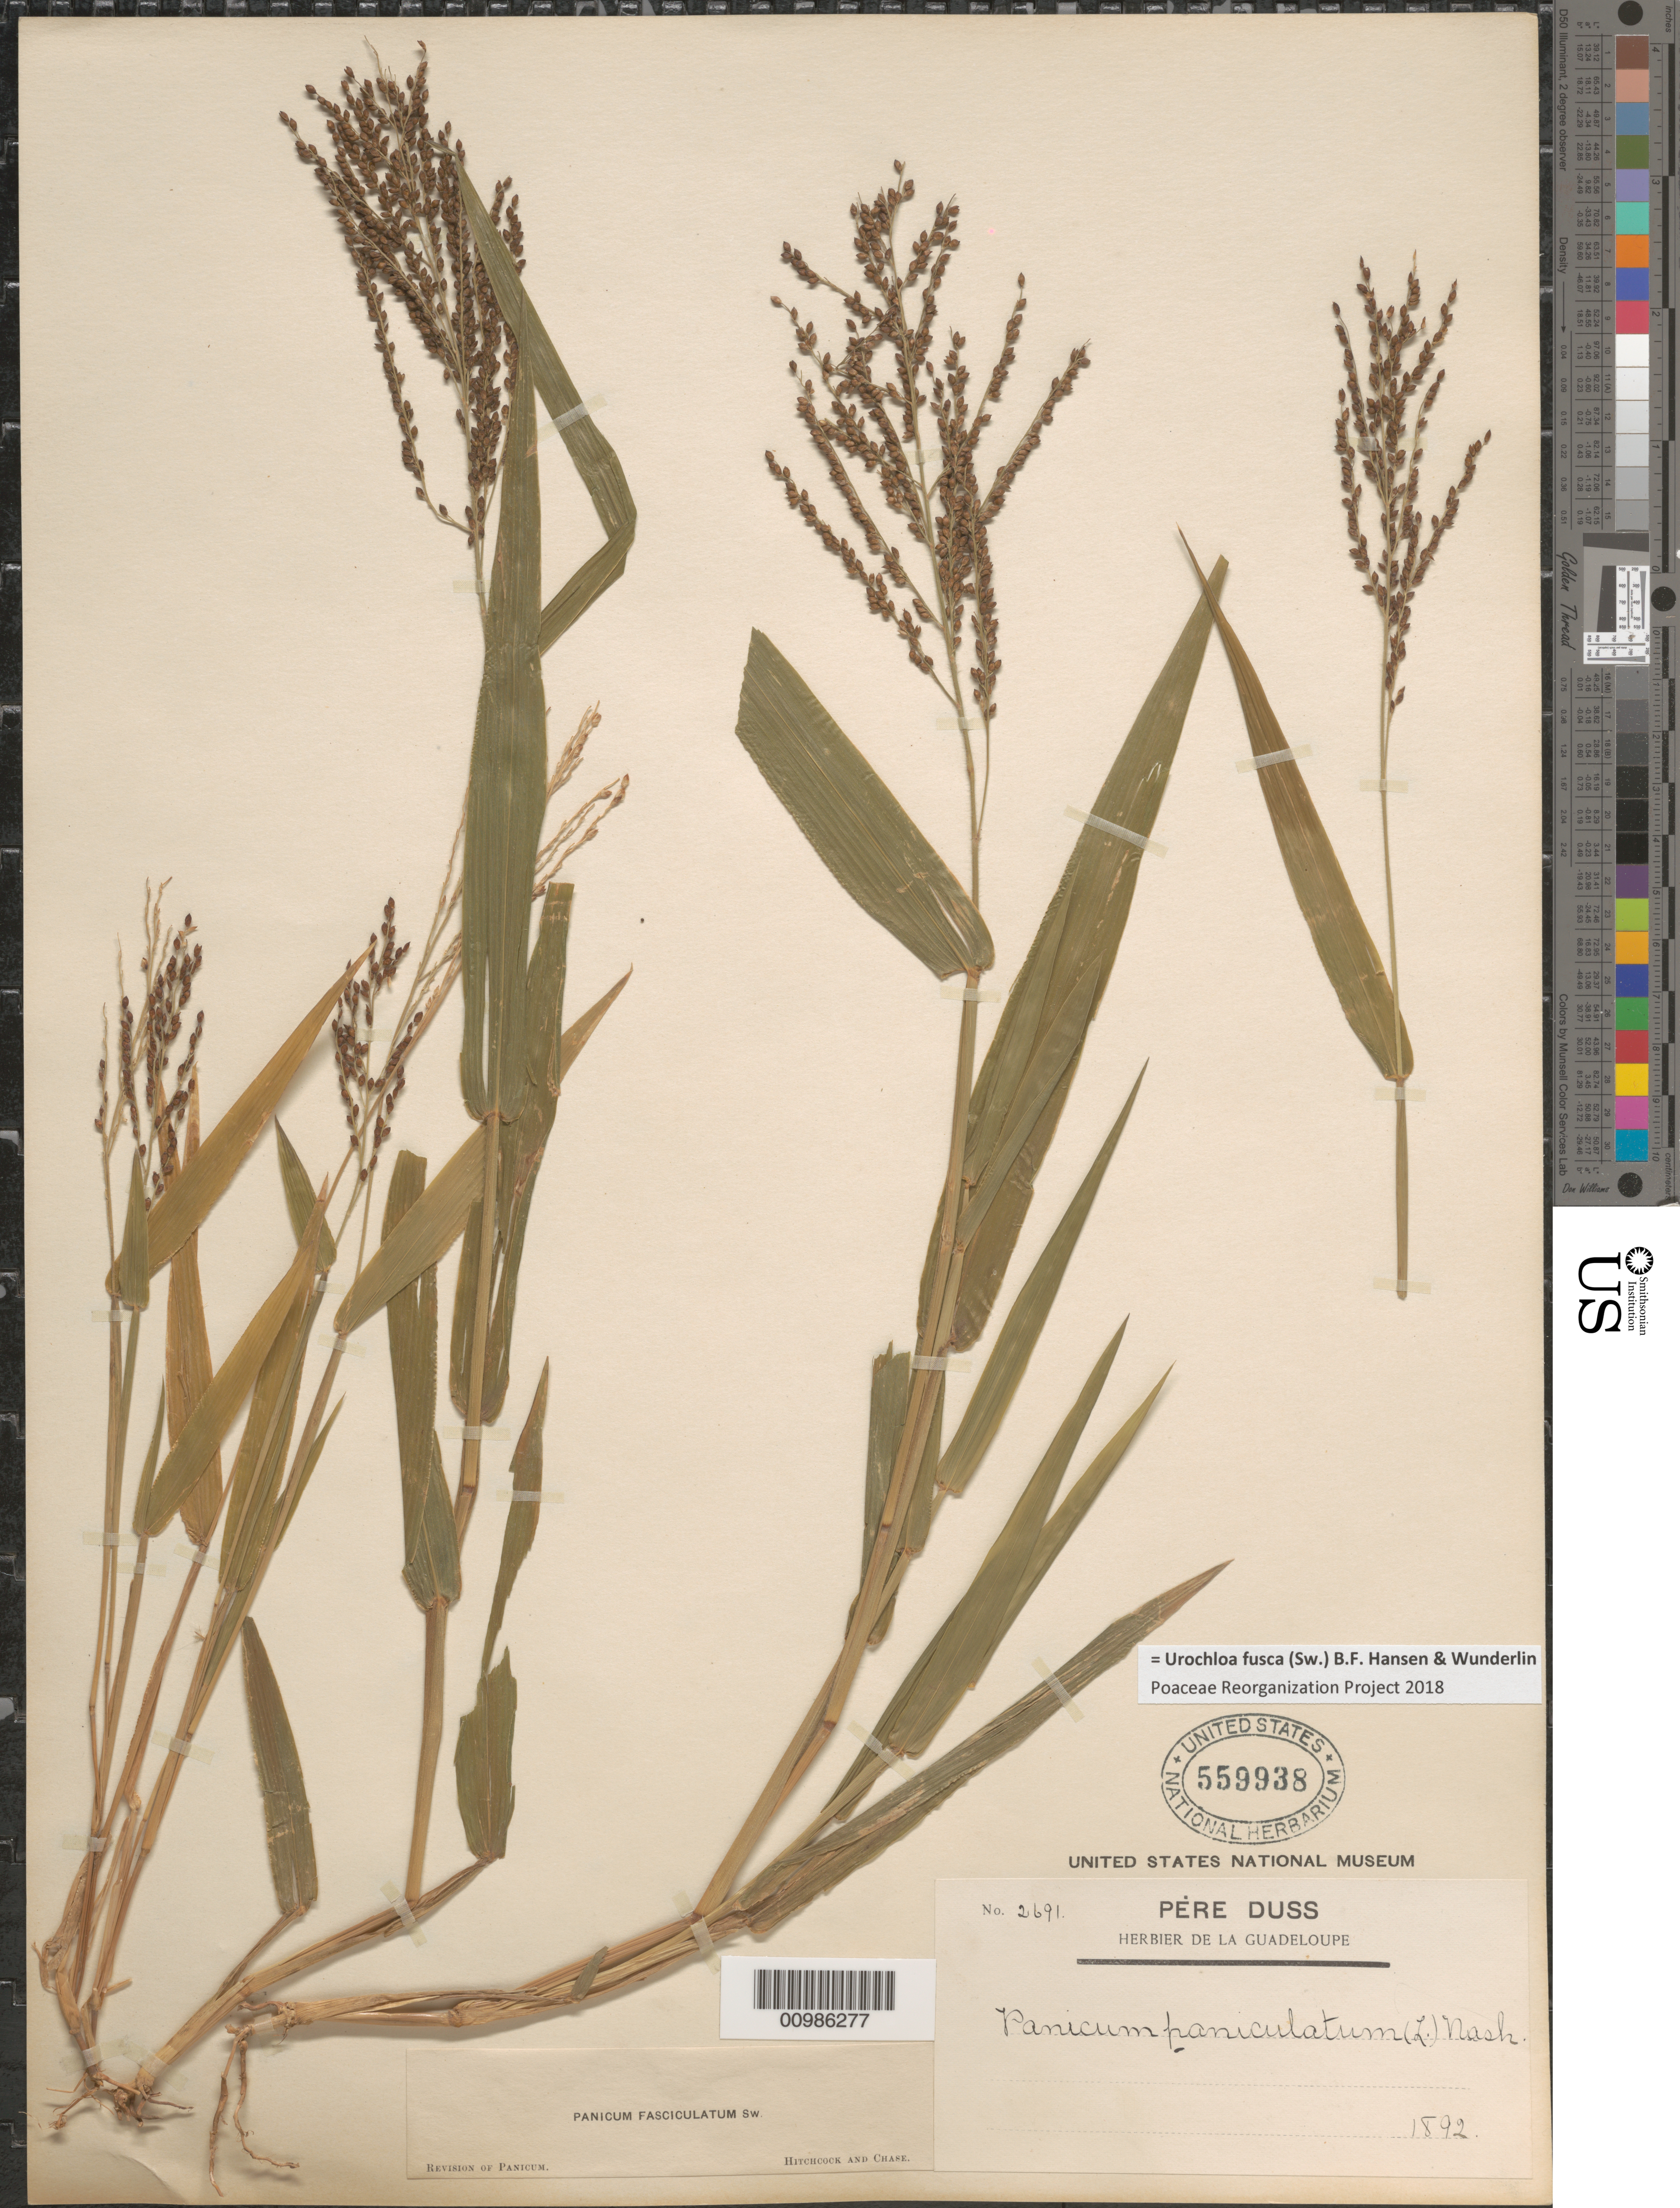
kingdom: Plantae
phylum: Tracheophyta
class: Liliopsida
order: Poales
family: Poaceae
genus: Brachiaria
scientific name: Brachiaria fasciculata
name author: (Sw.) Parodi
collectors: Père Duss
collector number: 2691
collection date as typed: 1892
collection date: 1892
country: Guadeloupe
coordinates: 0 N, 0 E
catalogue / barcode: US 559938